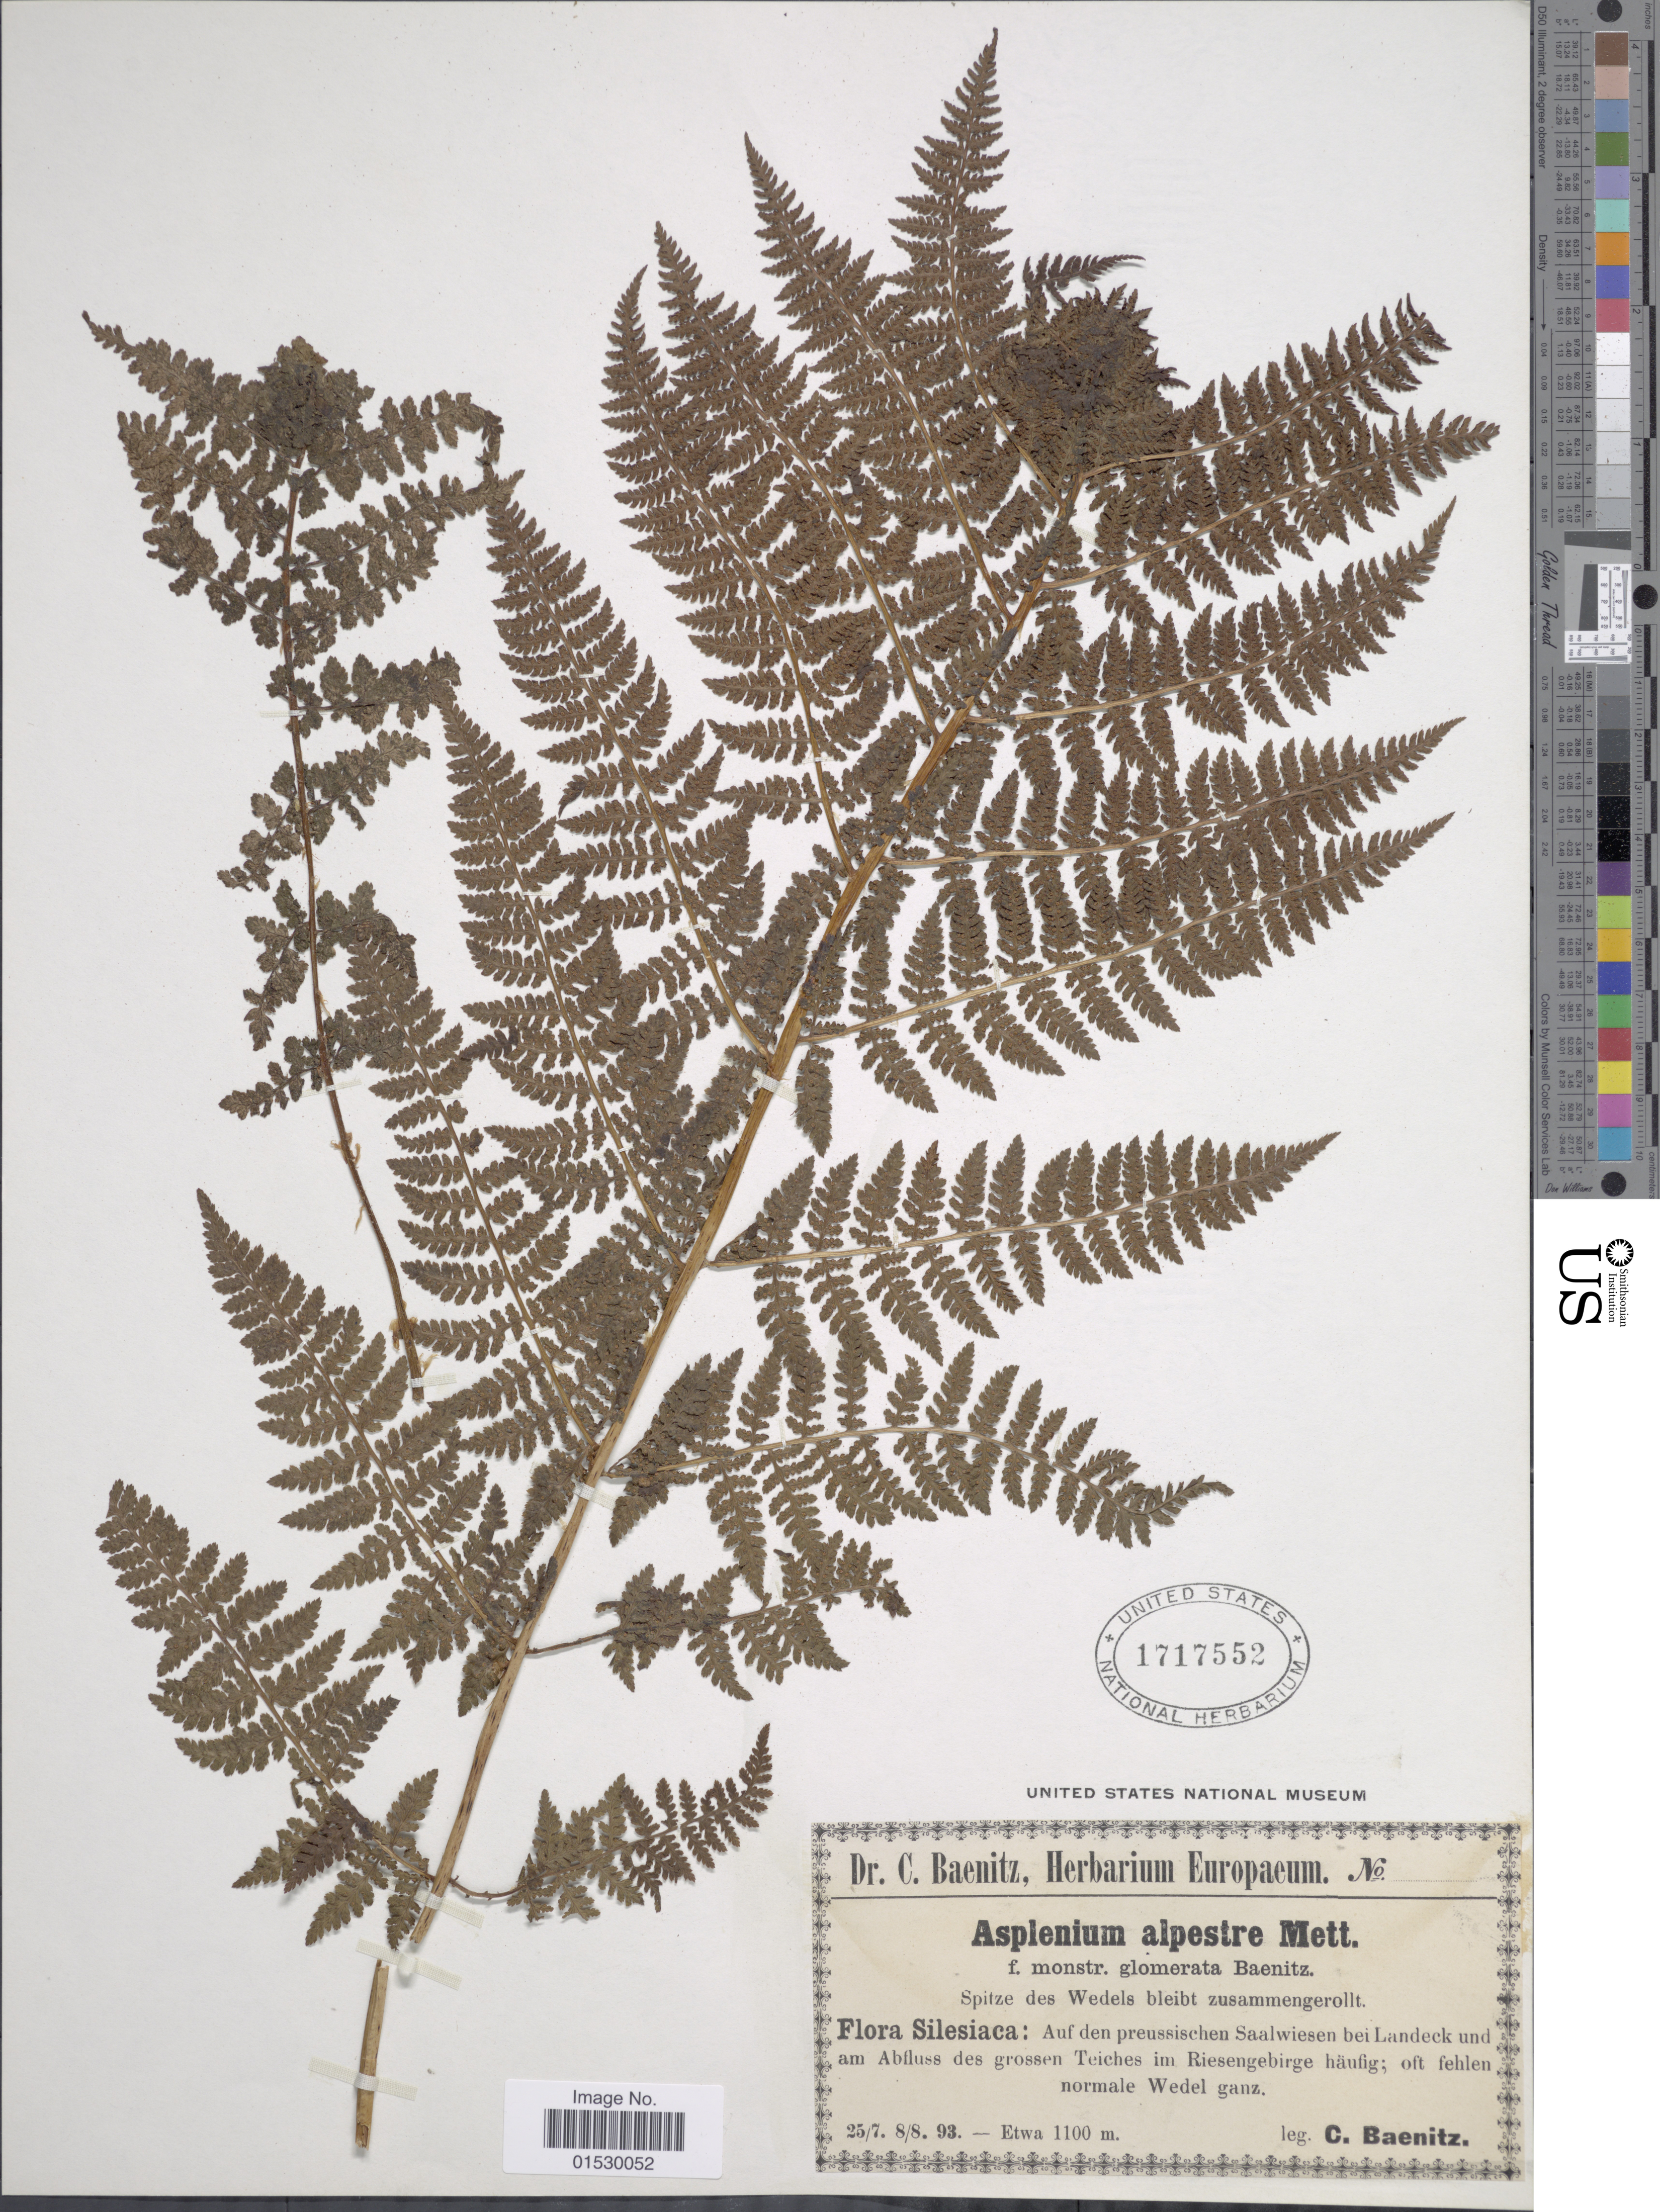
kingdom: Plantae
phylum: Tracheophyta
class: Polypodiopsida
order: Polypodiales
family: Athyriaceae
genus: Athyrium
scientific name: Athyrium alpestre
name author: (Hoppe) Rylands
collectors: C. G. Baenitz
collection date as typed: Transcribed d/m/y: 25/7/93 to 8/8/93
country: Poland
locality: Silesiaca: Auf den preussischen Saalwiesen bei landeck und am Abfluss des grossen Teiches im Riesengebirge haufig; oft fehlennormale wedel ganz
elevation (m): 1100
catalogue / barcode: US 1717552